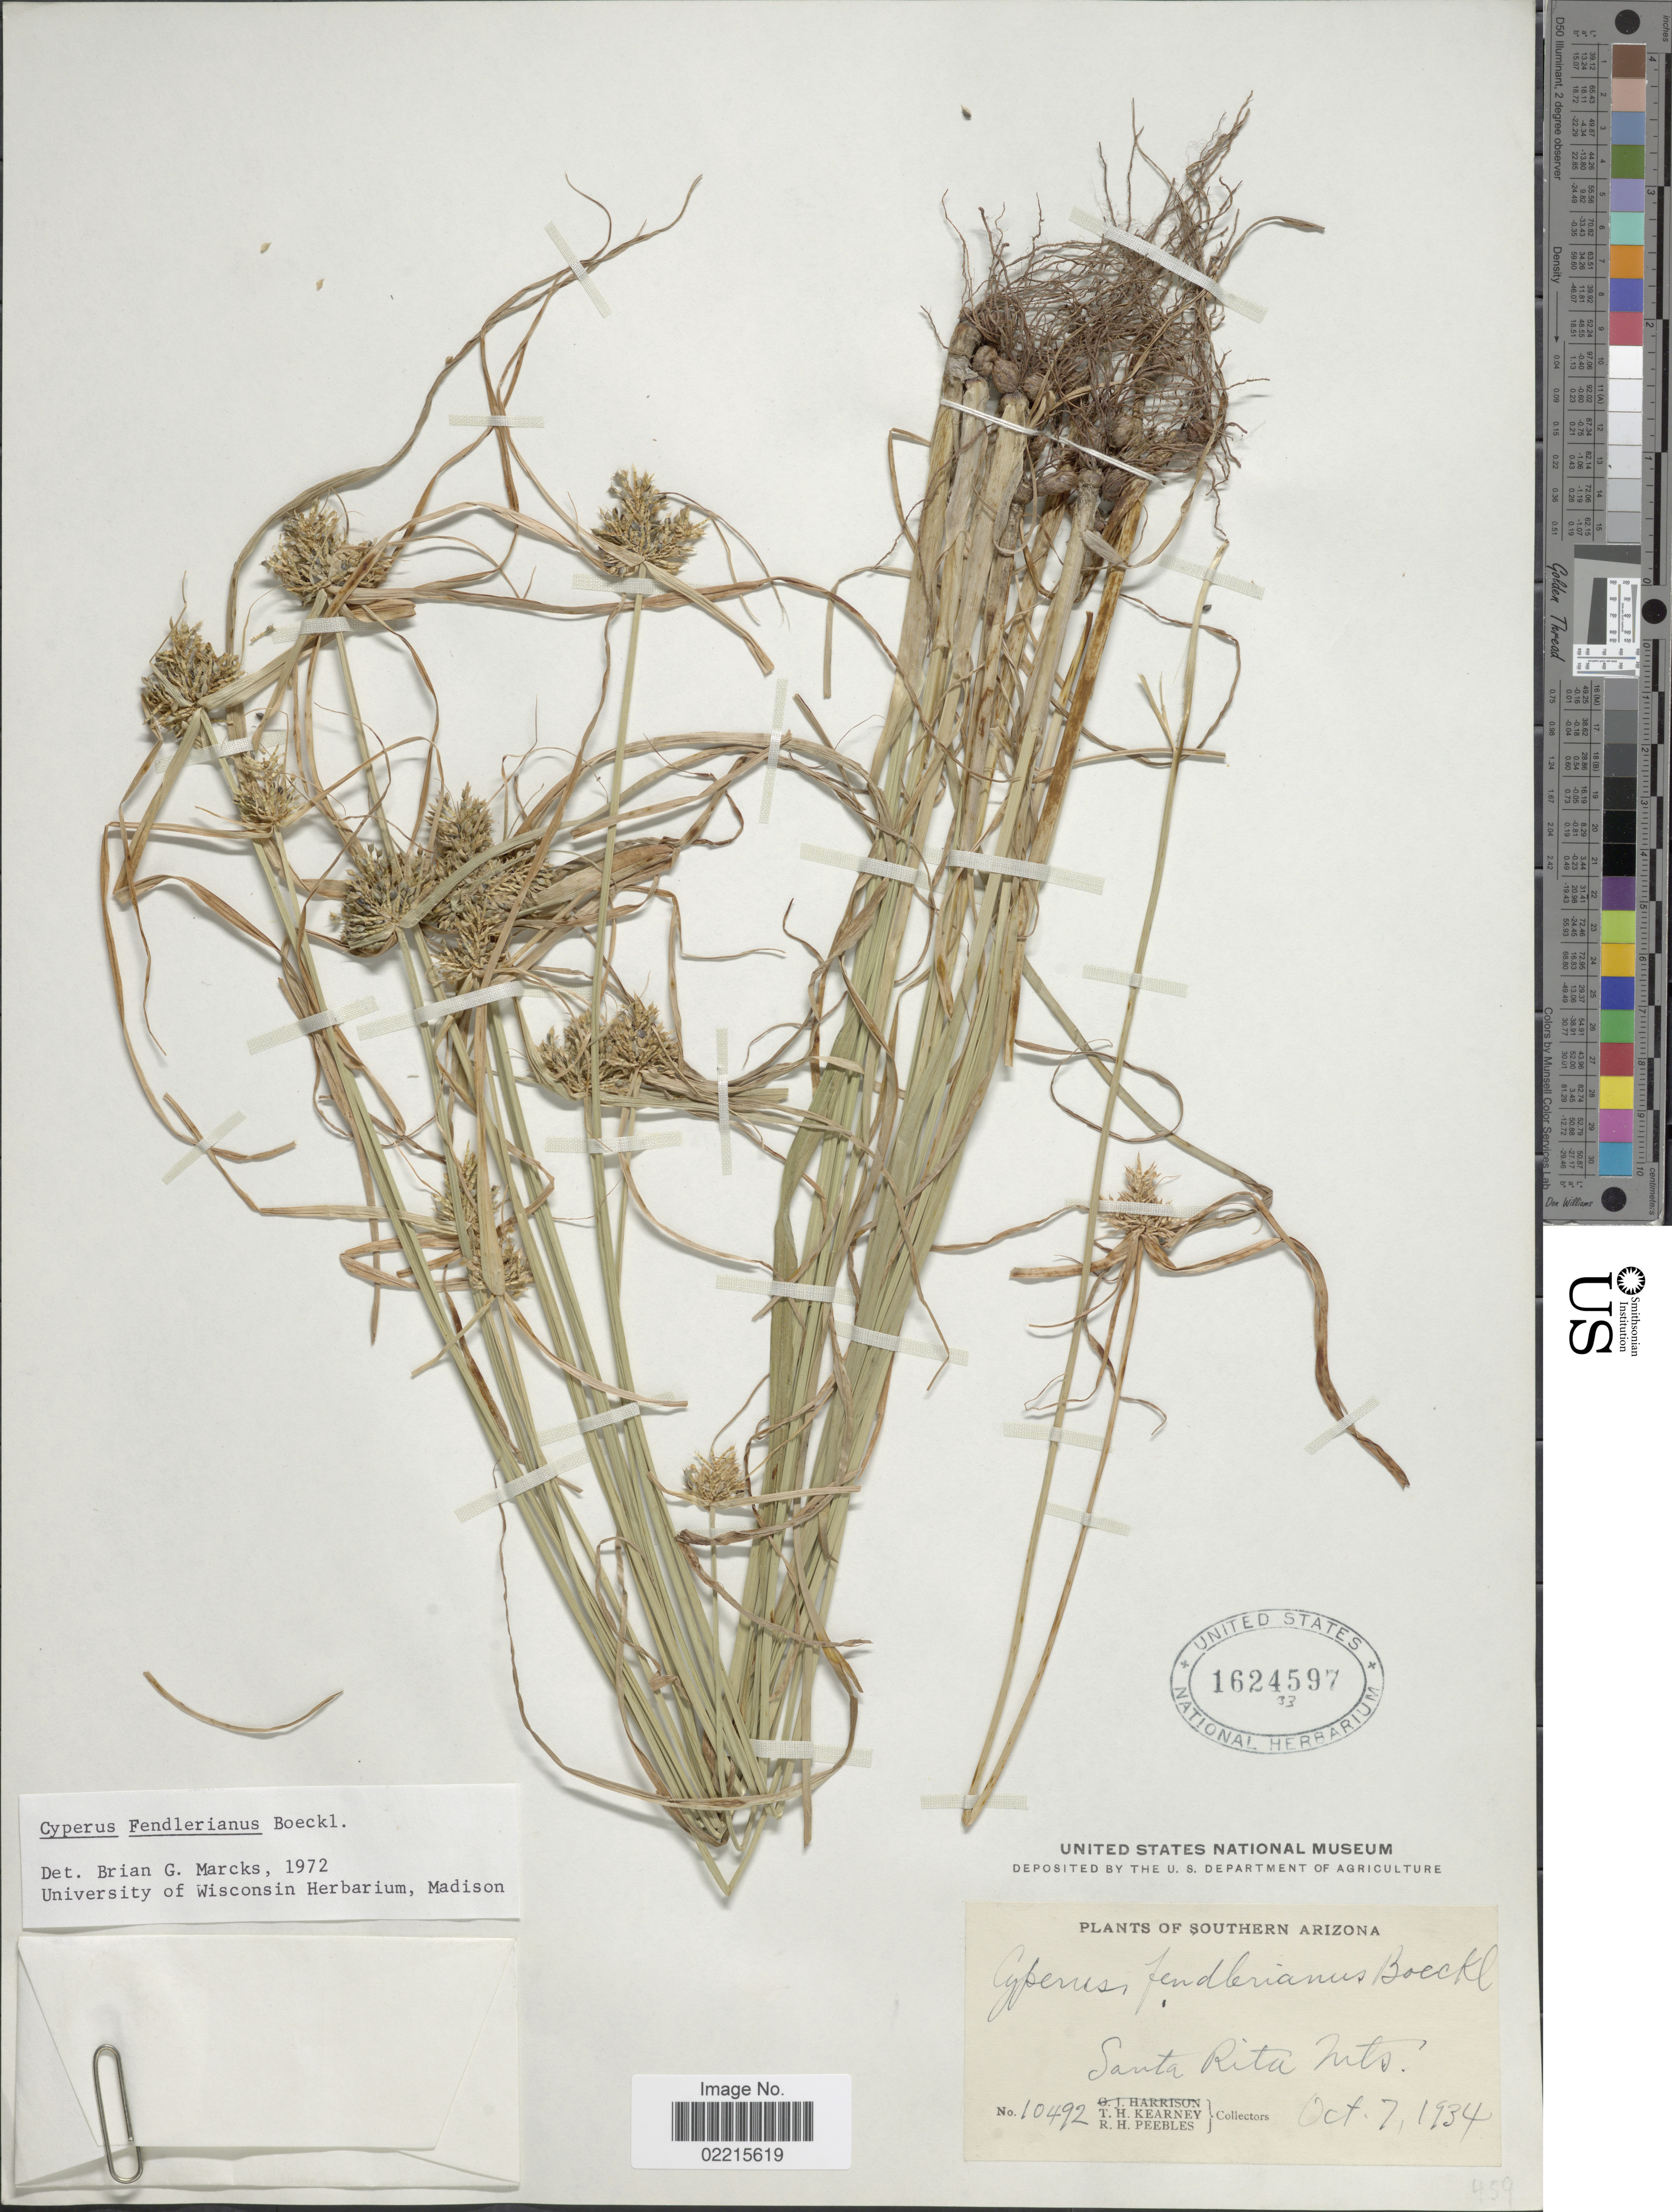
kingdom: Plantae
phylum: Tracheophyta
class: Liliopsida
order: Poales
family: Cyperaceae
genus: Cyperus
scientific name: Cyperus fendlerianus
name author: Boeckeler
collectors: T. H. Kearney & R. H. Peebles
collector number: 10492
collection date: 1934-10-07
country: United States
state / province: Arizona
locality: Southern Arizona, Santa Rita Mts.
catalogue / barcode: US 1624597